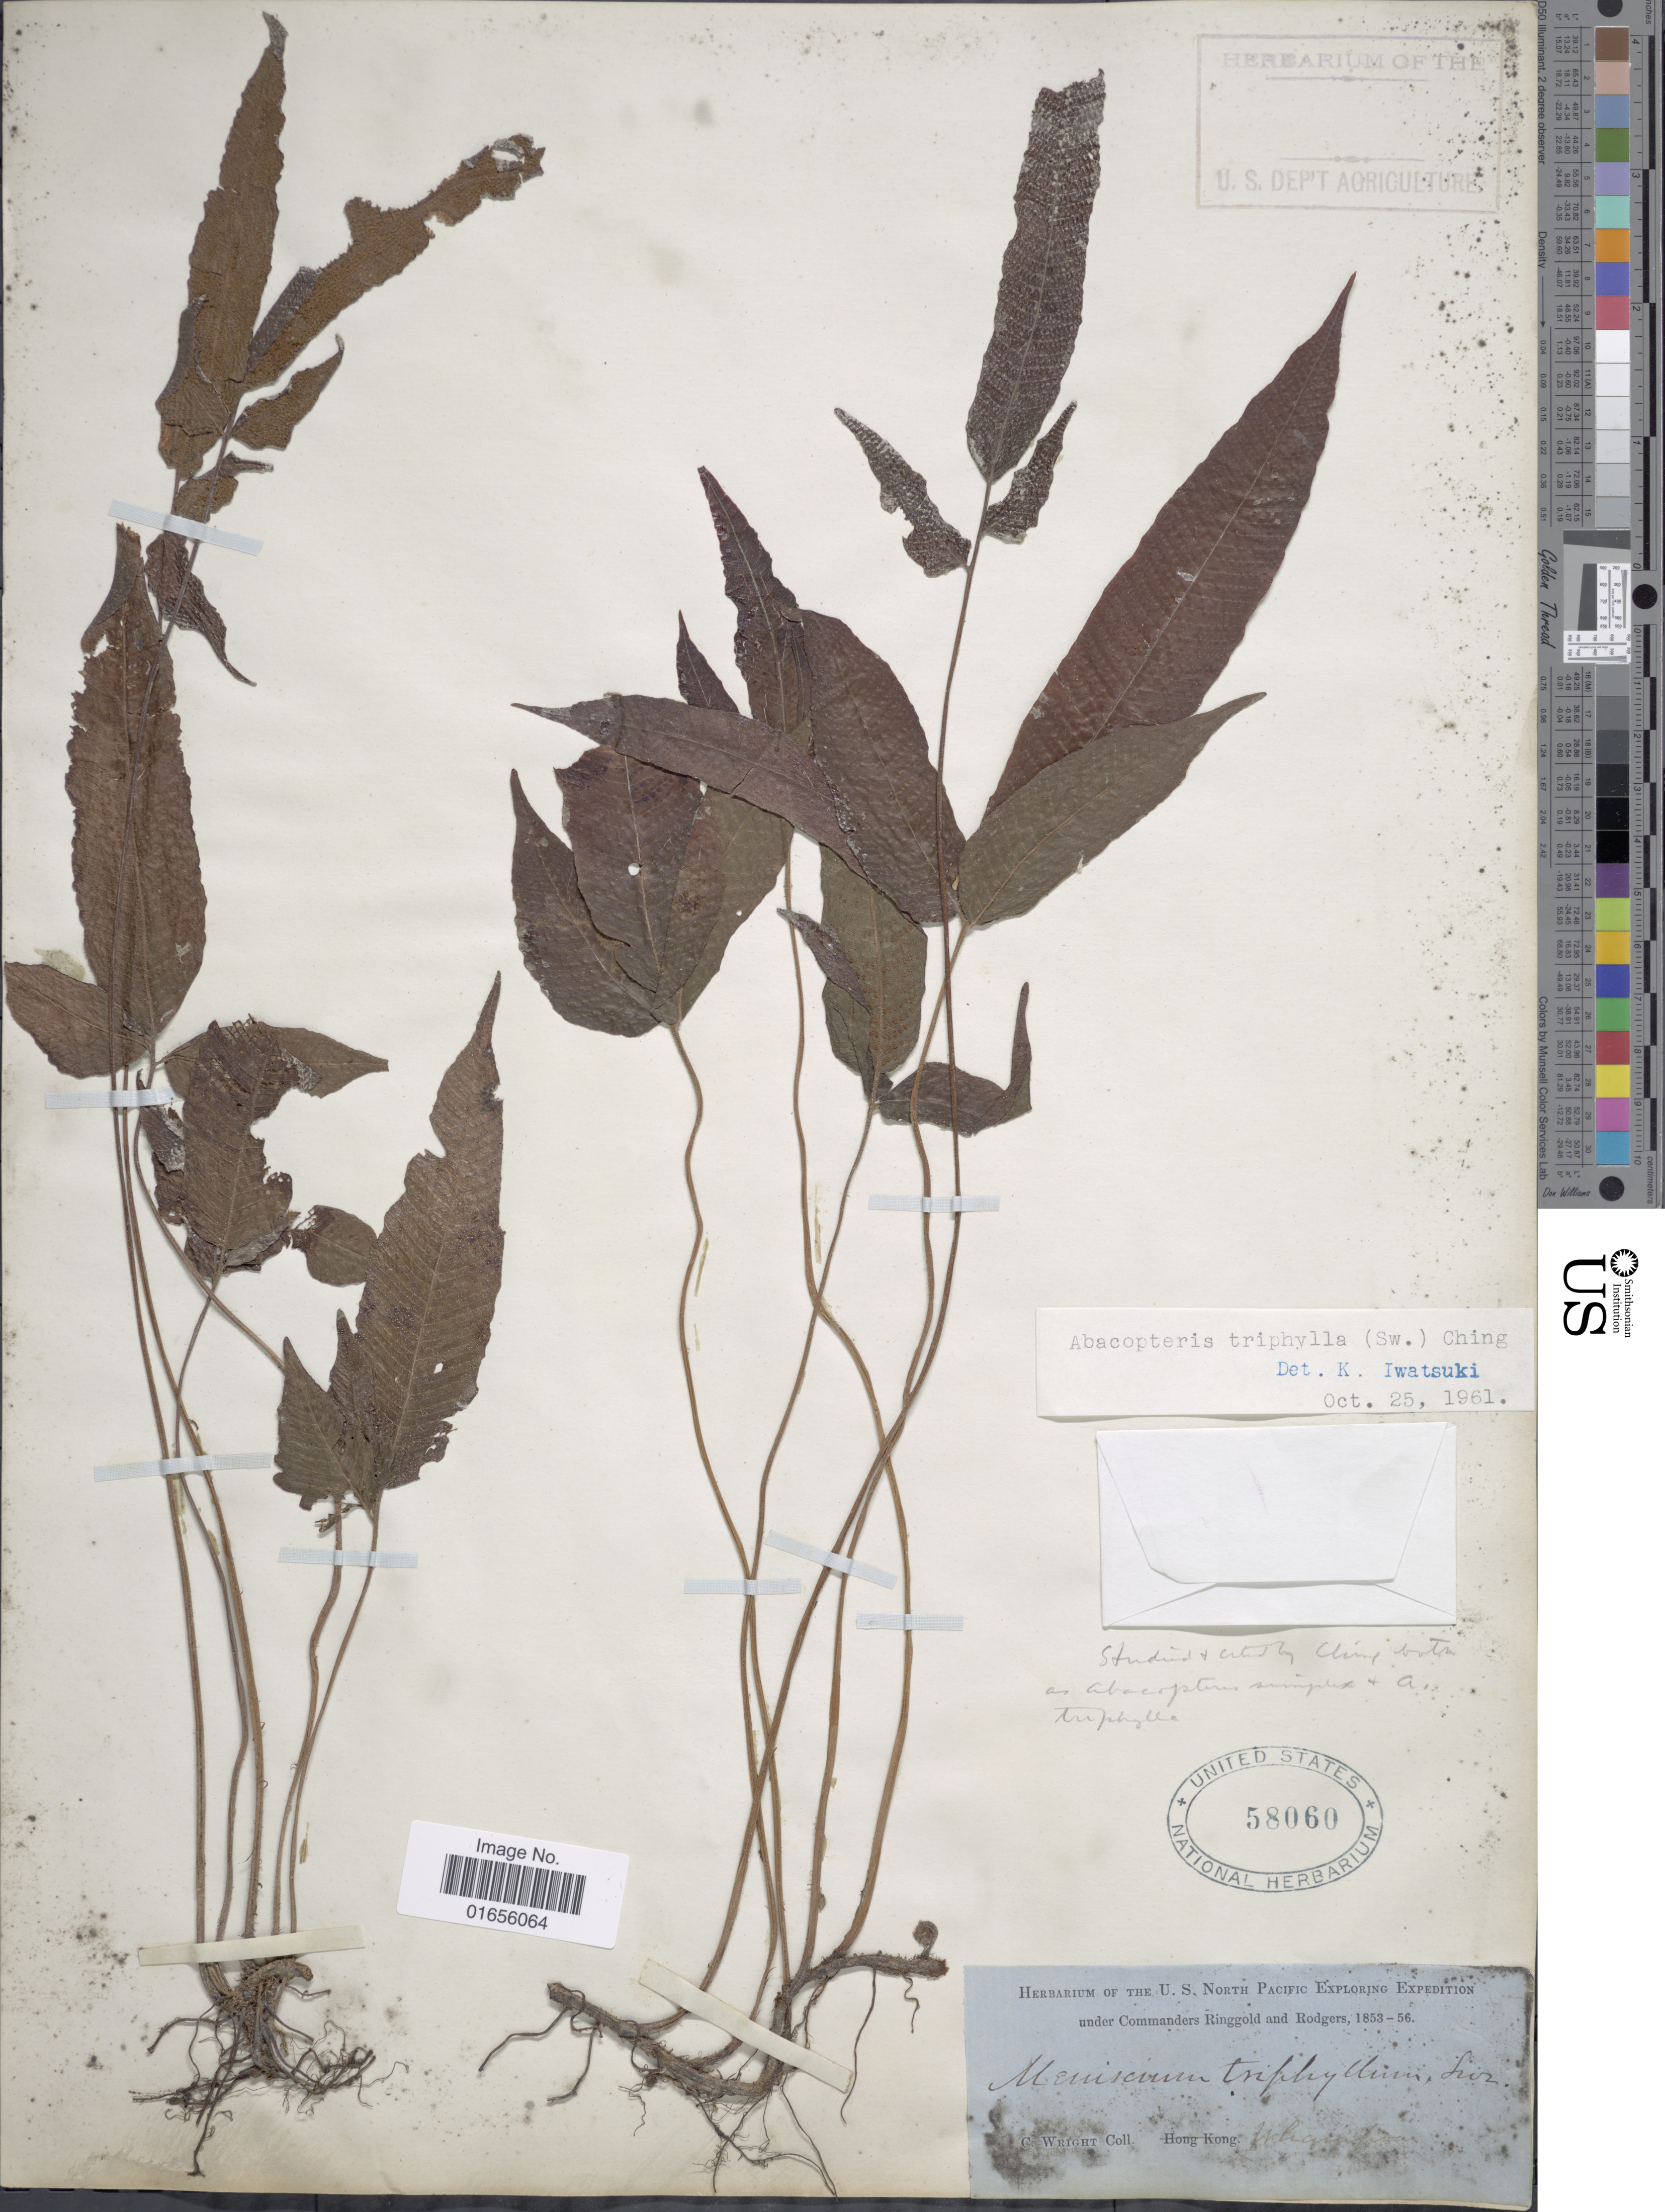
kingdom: Plantae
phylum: Tracheophyta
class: Polypodiopsida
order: Polypodiales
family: Thelypteridaceae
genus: Pronephrium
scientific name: Pronephrium triphyllum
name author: (Sw.) Holttum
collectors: C. Wright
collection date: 1853/1856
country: Singapore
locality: Whamhai [interpreted]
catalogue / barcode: US 58060